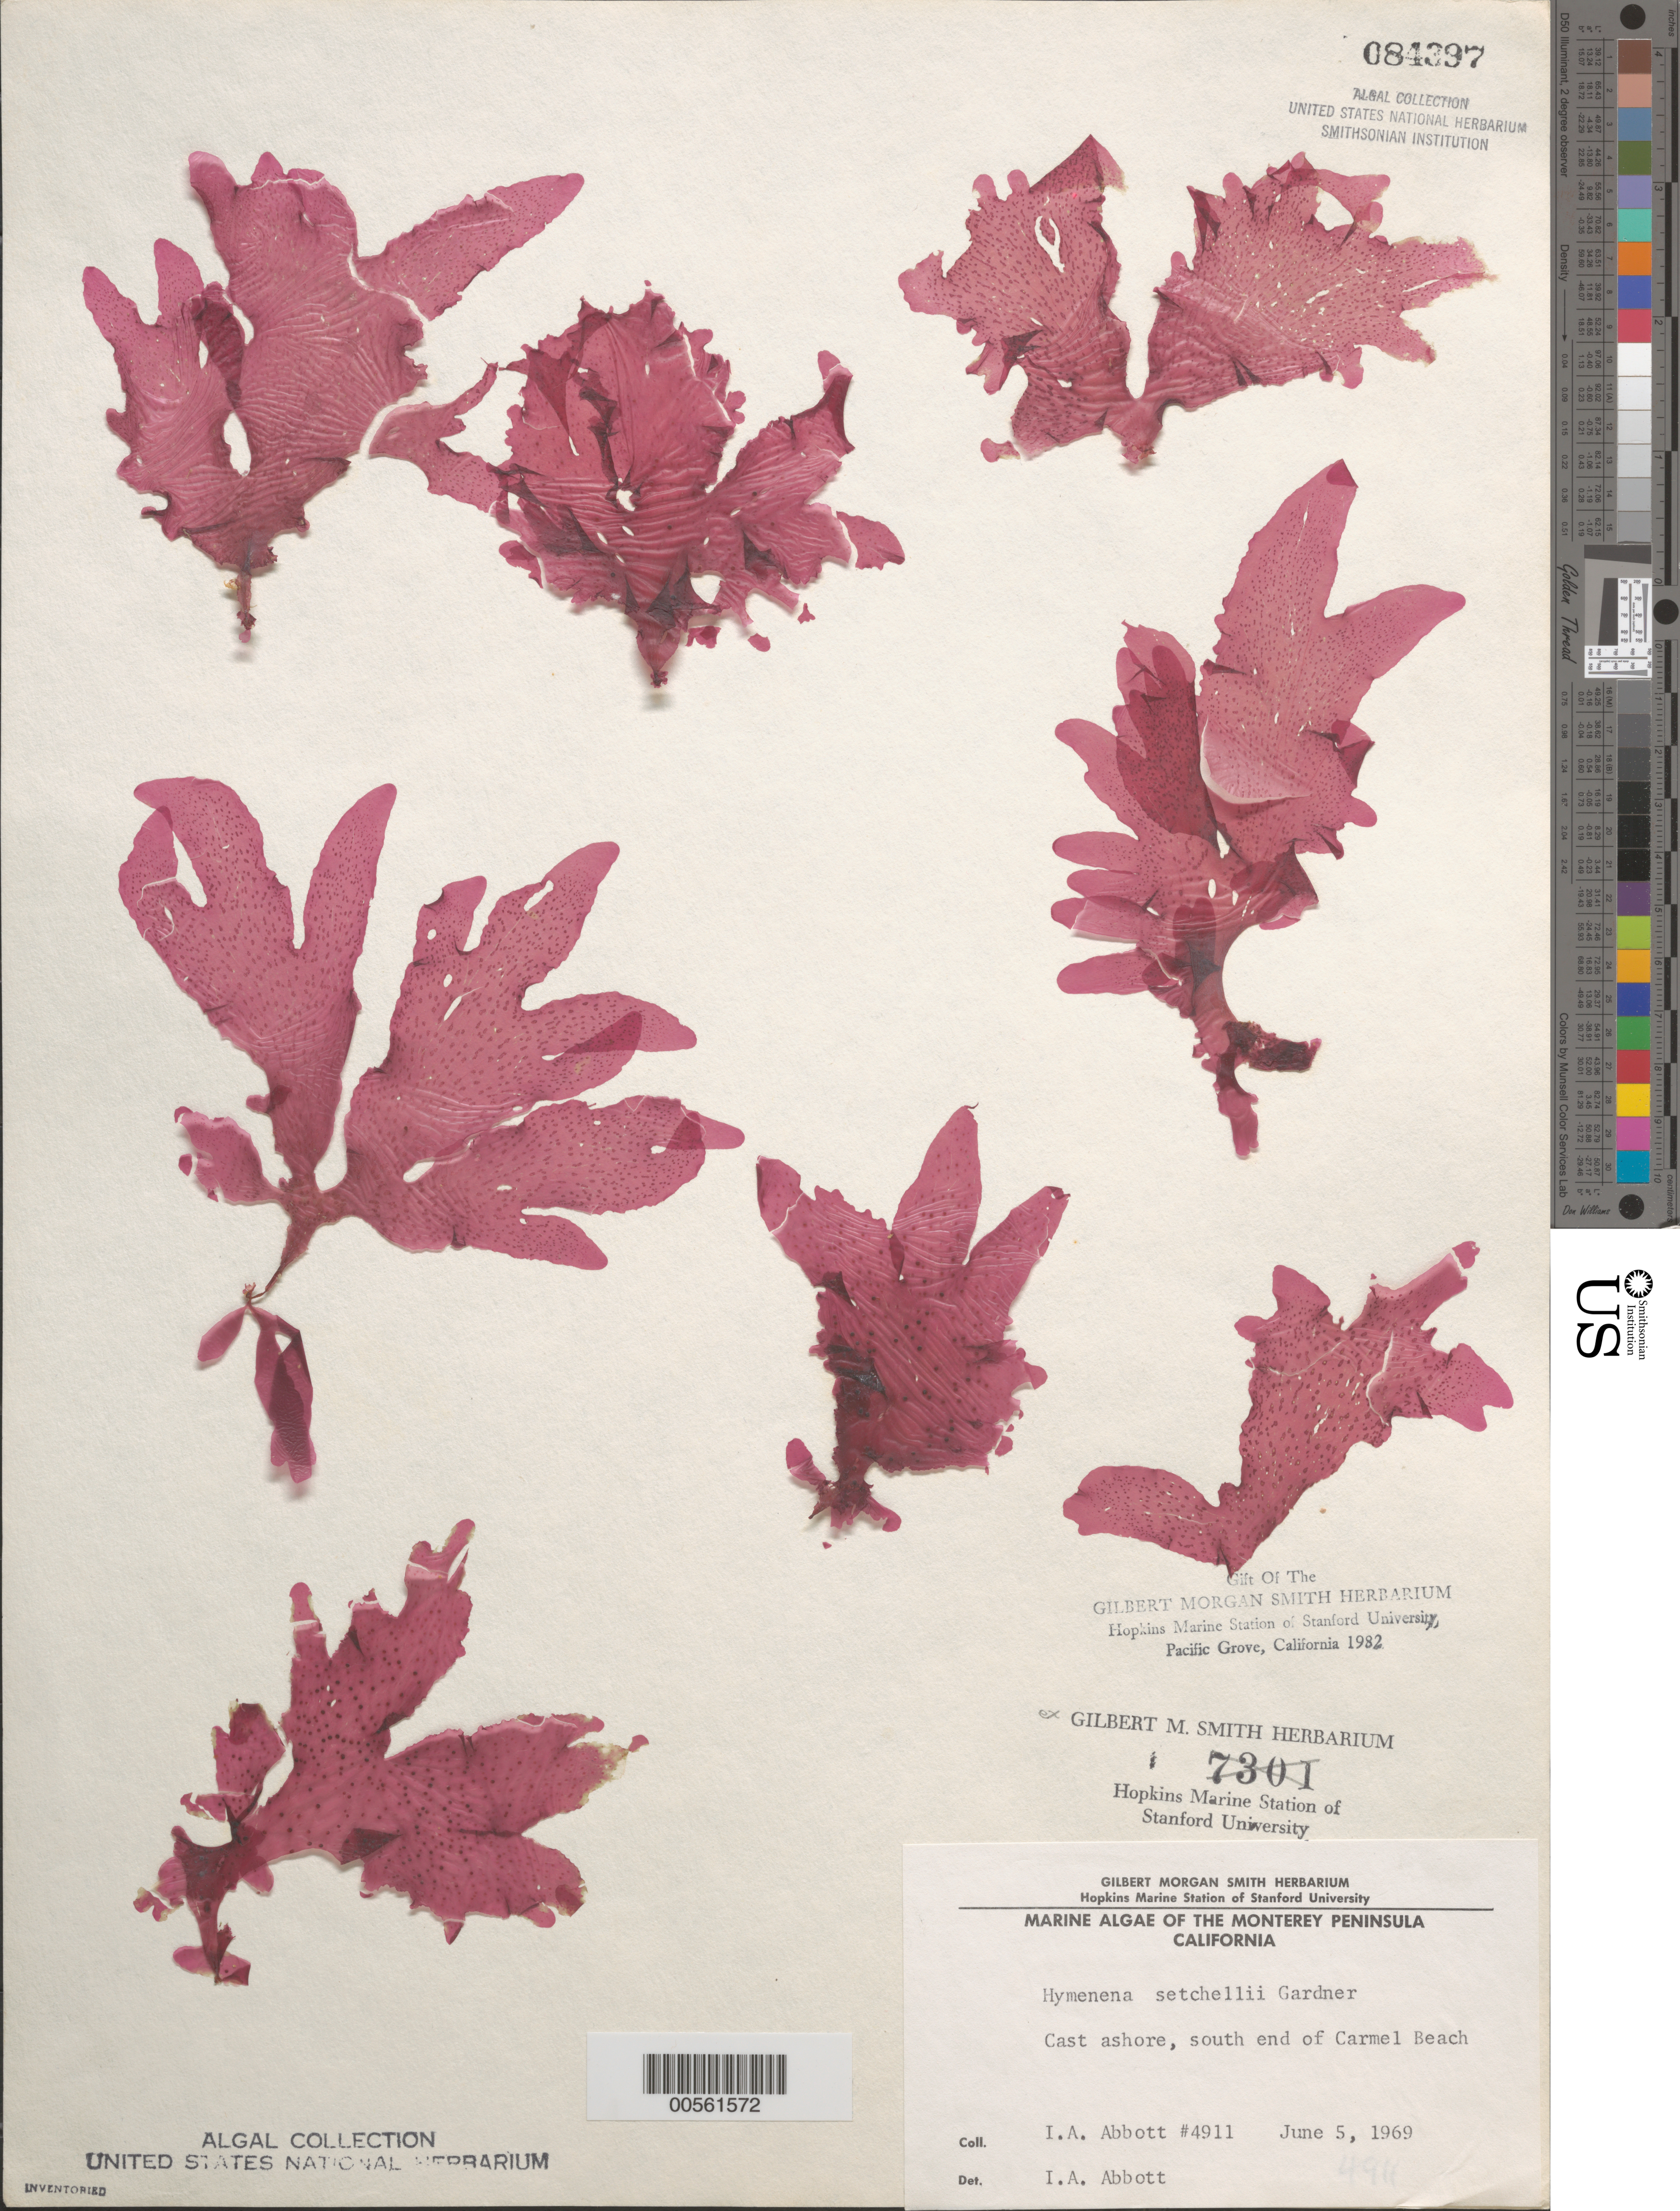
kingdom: Plantae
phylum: Rhodophyta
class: Florideophyceae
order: Ceramiales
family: Delesseriaceae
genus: Hymenena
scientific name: Hymenena setchellii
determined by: Abbott, Isabella A.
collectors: I. A. Abbott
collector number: IAA 4911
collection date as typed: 05 Jun 1969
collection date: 1969-06-05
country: United States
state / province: California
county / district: Monterey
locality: Carmel Beach, south end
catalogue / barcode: US 84397